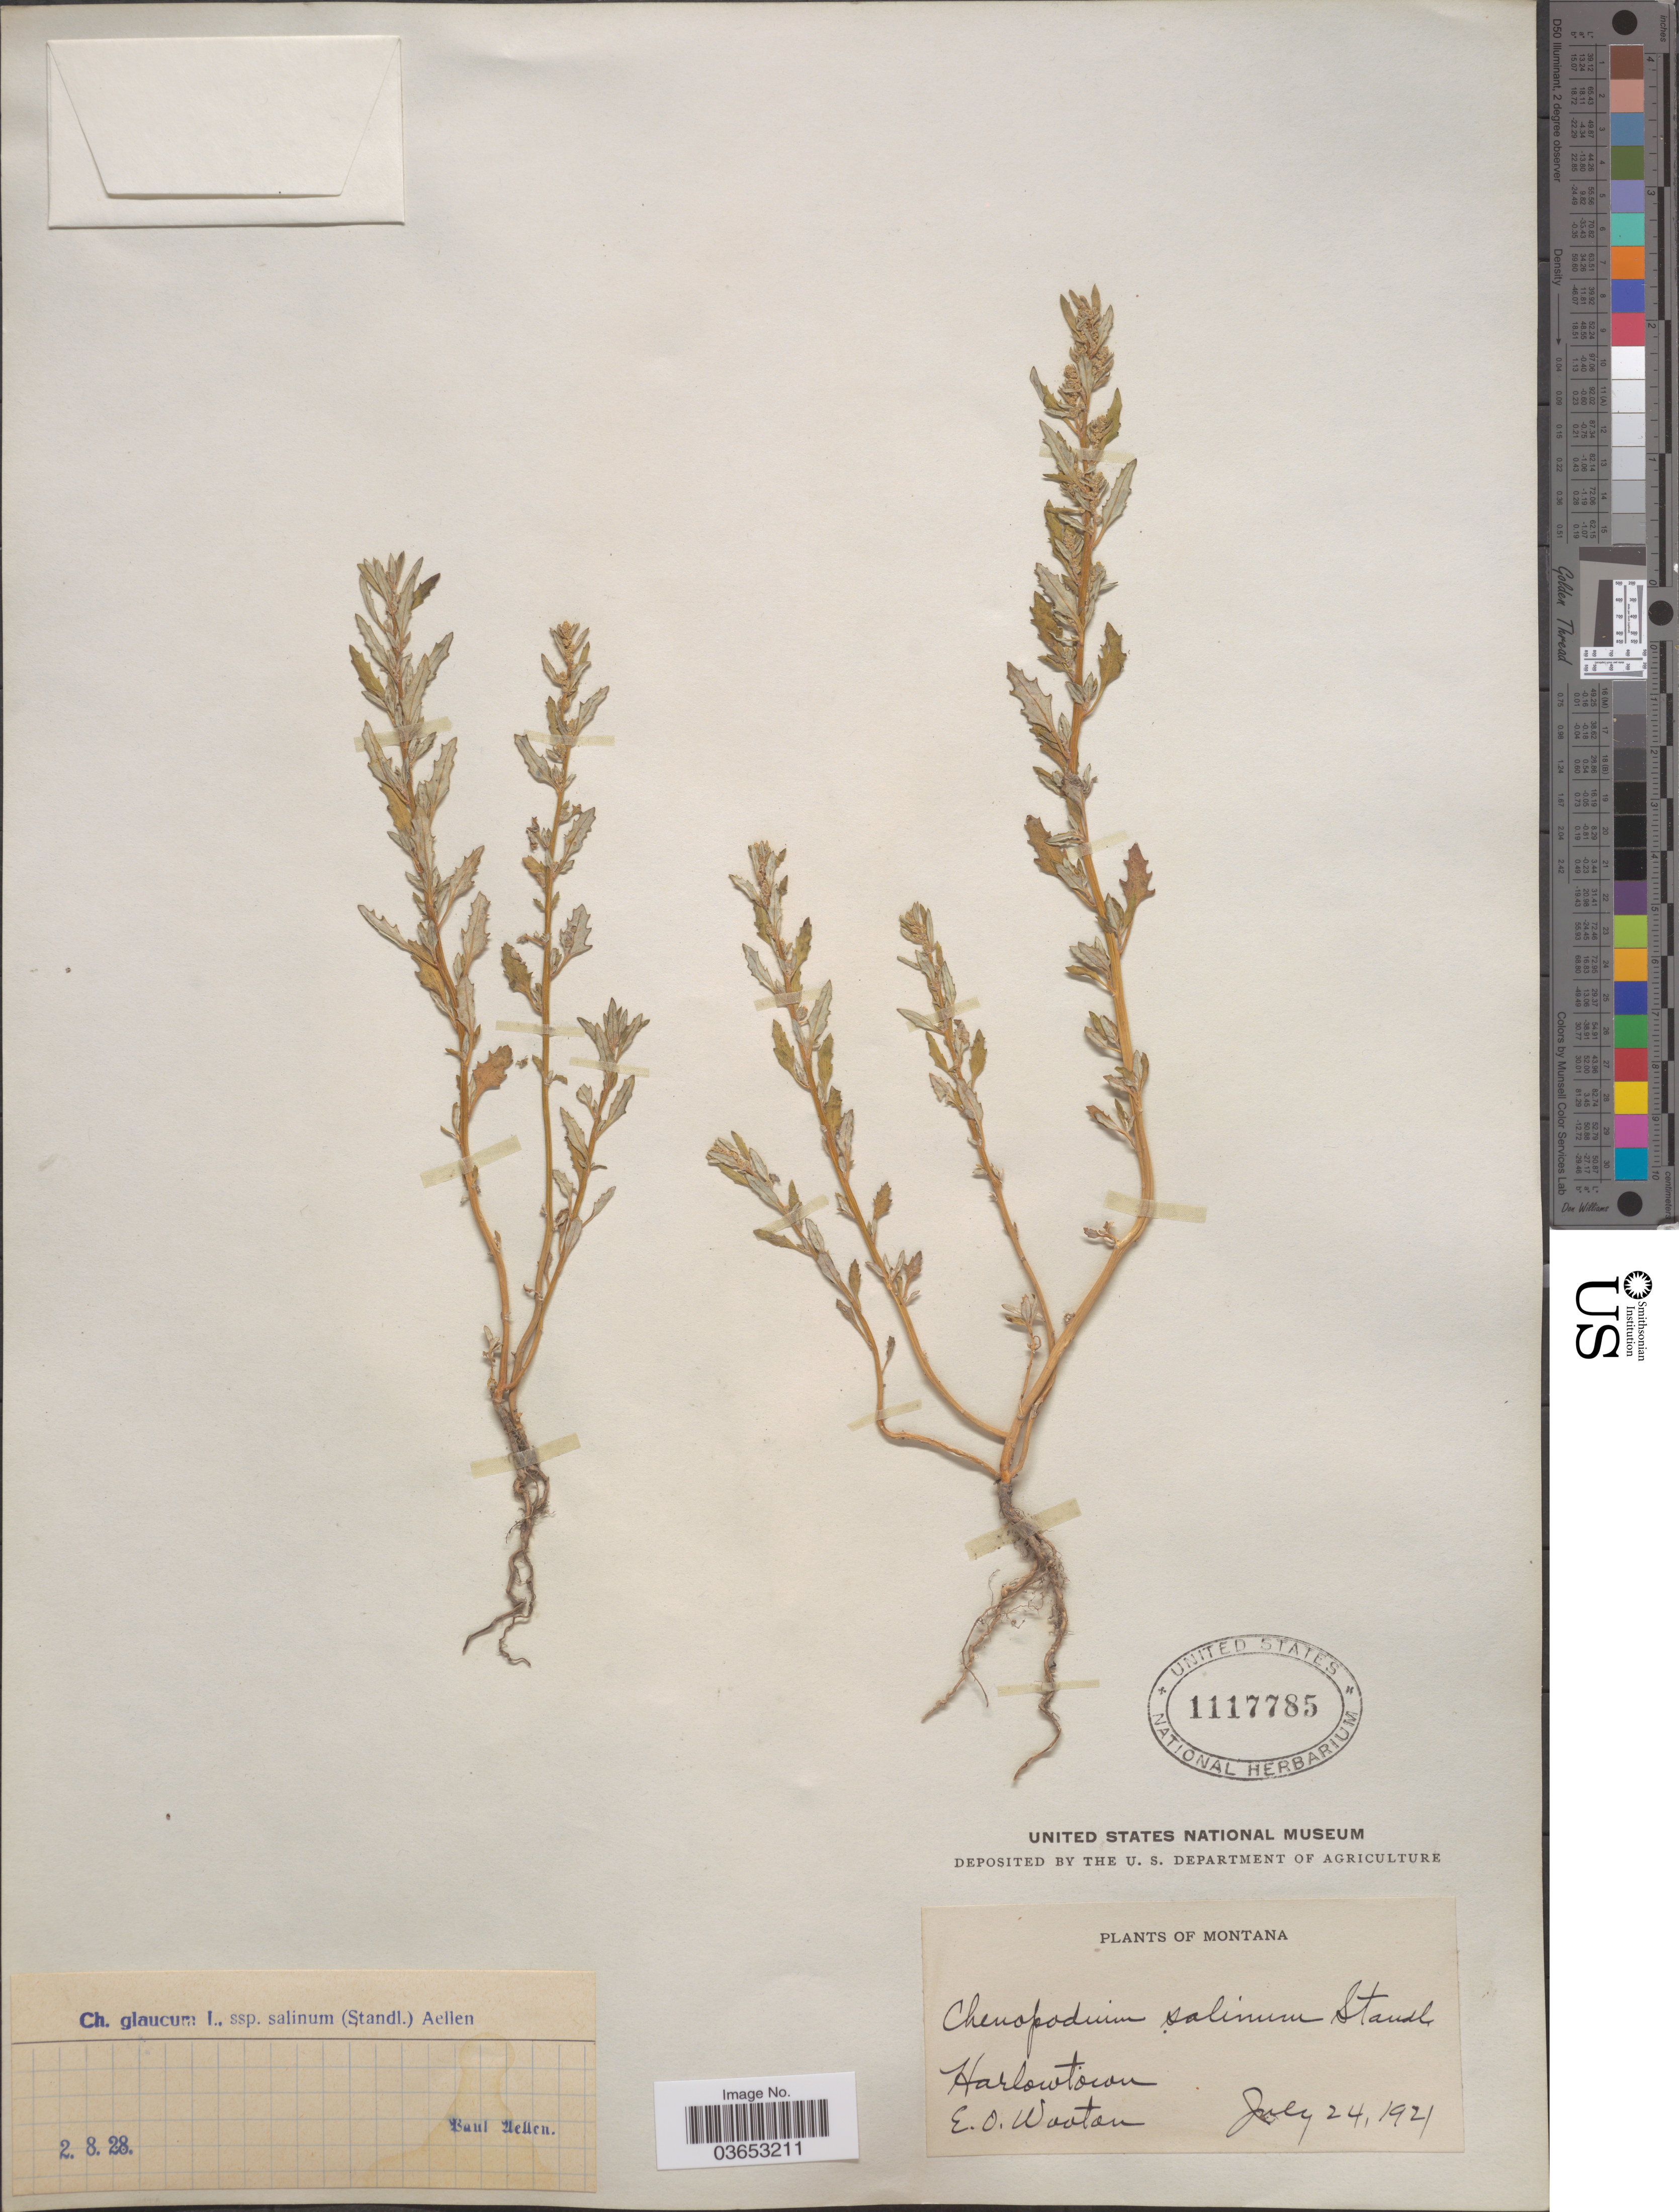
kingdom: Plantae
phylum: Tracheophyta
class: Magnoliopsida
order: Caryophyllales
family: Amaranthaceae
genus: Chenopodium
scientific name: Chenopodium glaucum subsp. salinum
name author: (Aellen) Aellen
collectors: E. O. Wooton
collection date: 1921-07-24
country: United States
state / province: Montana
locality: Harlowtown.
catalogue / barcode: US 1117785